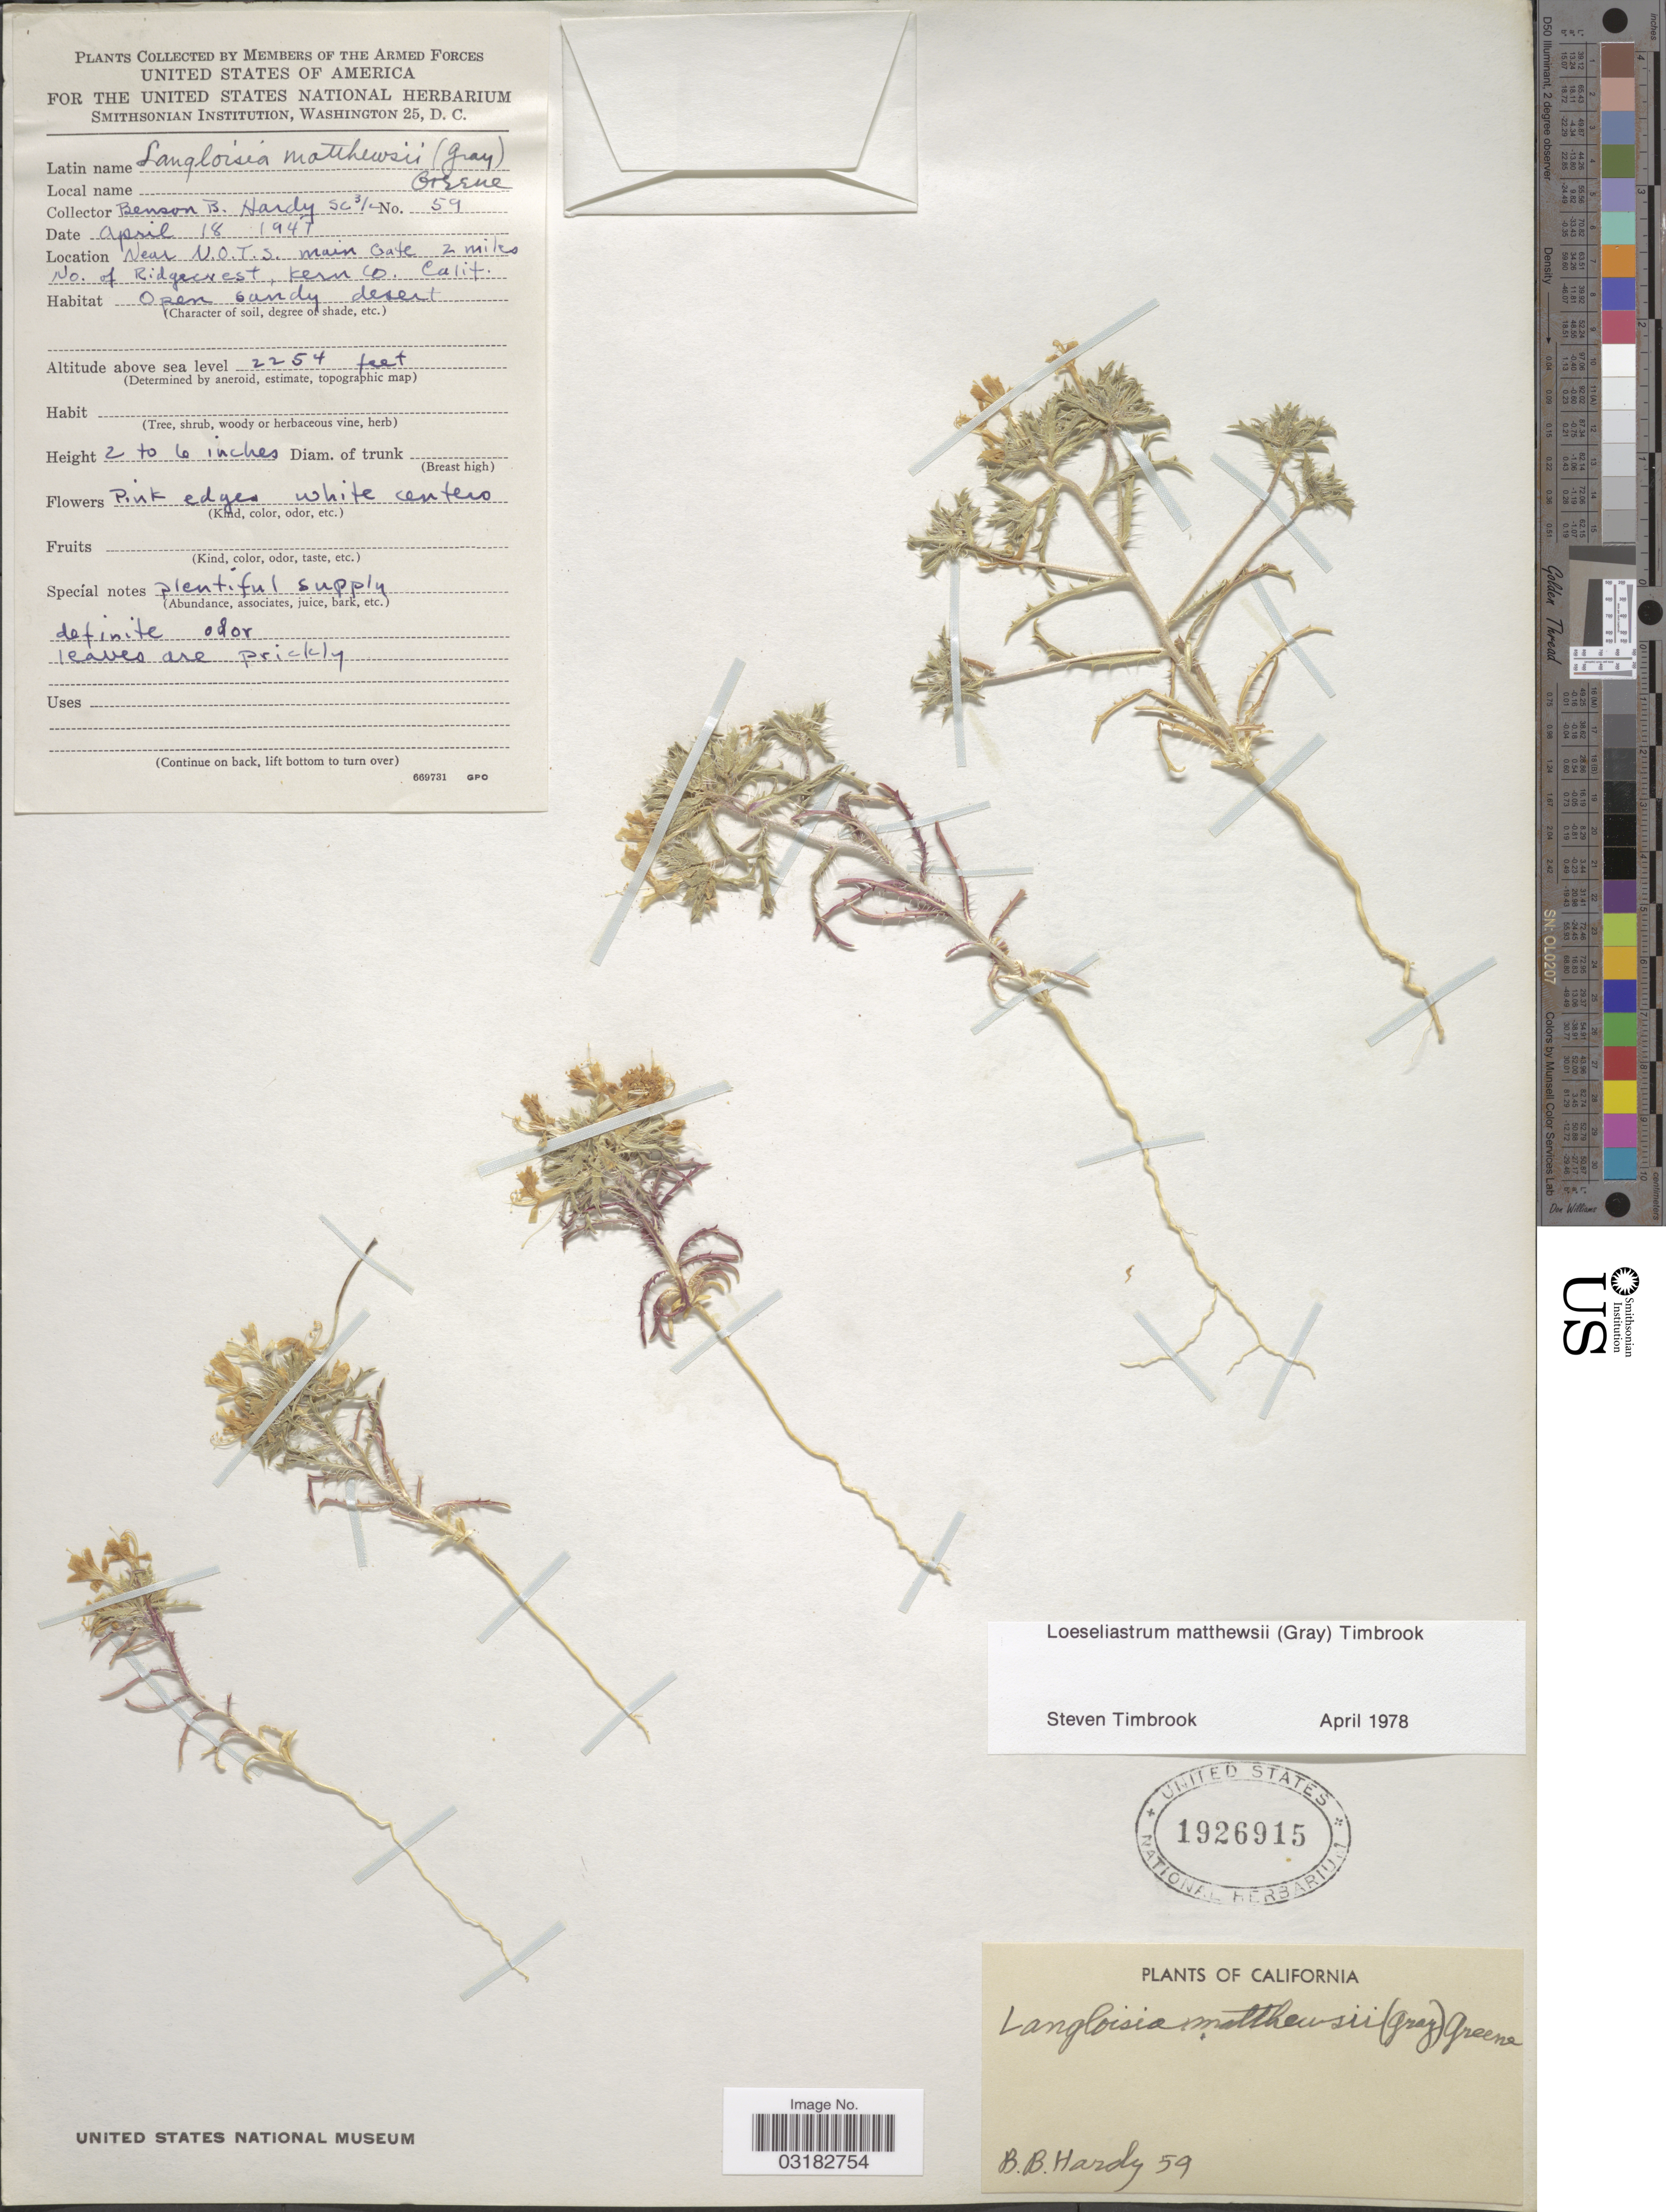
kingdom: Plantae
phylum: Tracheophyta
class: Magnoliopsida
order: Ericales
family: Polemoniaceae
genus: Loeseliastrum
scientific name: Loeseliastrum matthewsii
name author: (A. Gray) Timbrook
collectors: B. Hardy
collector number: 59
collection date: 1947-04-18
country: United States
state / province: California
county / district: Kern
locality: Near N.O.T.S. main Gate 2 miles No. of Ridgewest, Kern Co.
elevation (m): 687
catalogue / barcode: US 1926915